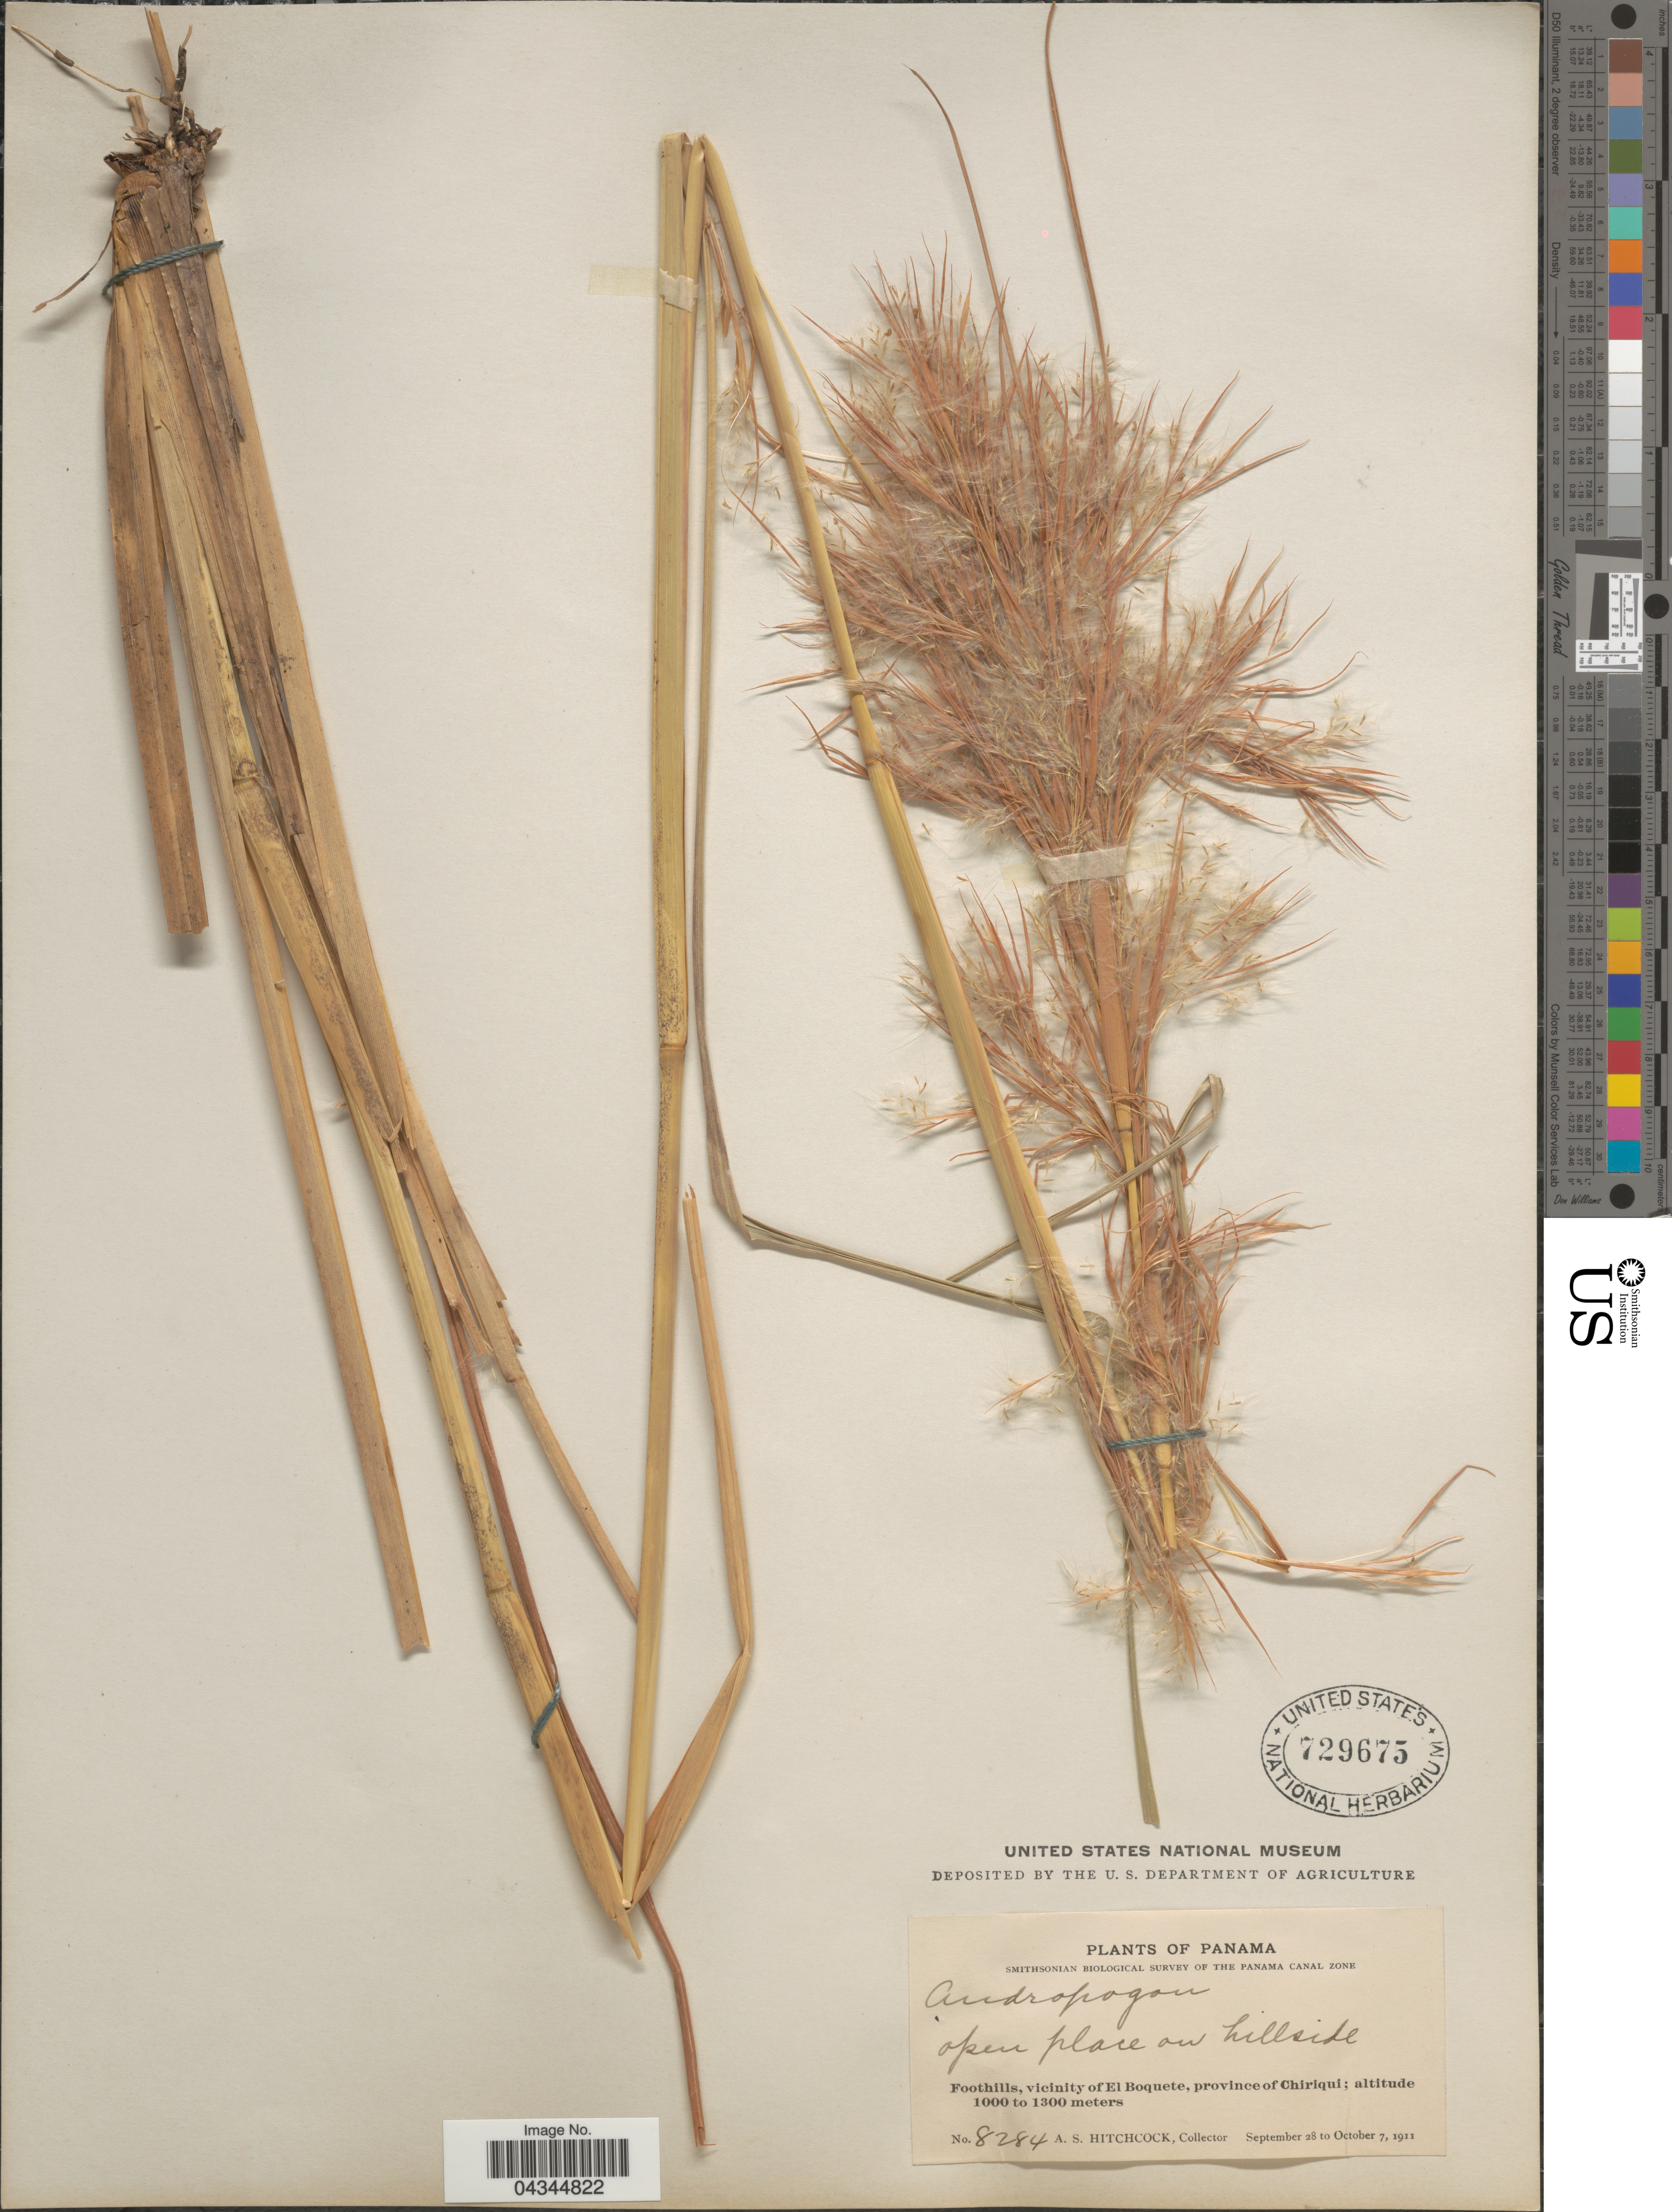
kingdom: Plantae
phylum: Tracheophyta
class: Liliopsida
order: Poales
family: Poaceae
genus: Andropogon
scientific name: Andropogon glomeratus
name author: (Walter) Britton et al.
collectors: A. S. Hitchcock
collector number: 8284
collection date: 1911-09-28/1911-10-07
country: Panama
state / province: Chiriqui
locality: Smithsonian Biological Survey of the Panama Canal Zone. Open place on hillside. Foothills, vicinity of El Boquete.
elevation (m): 1000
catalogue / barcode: US 729675